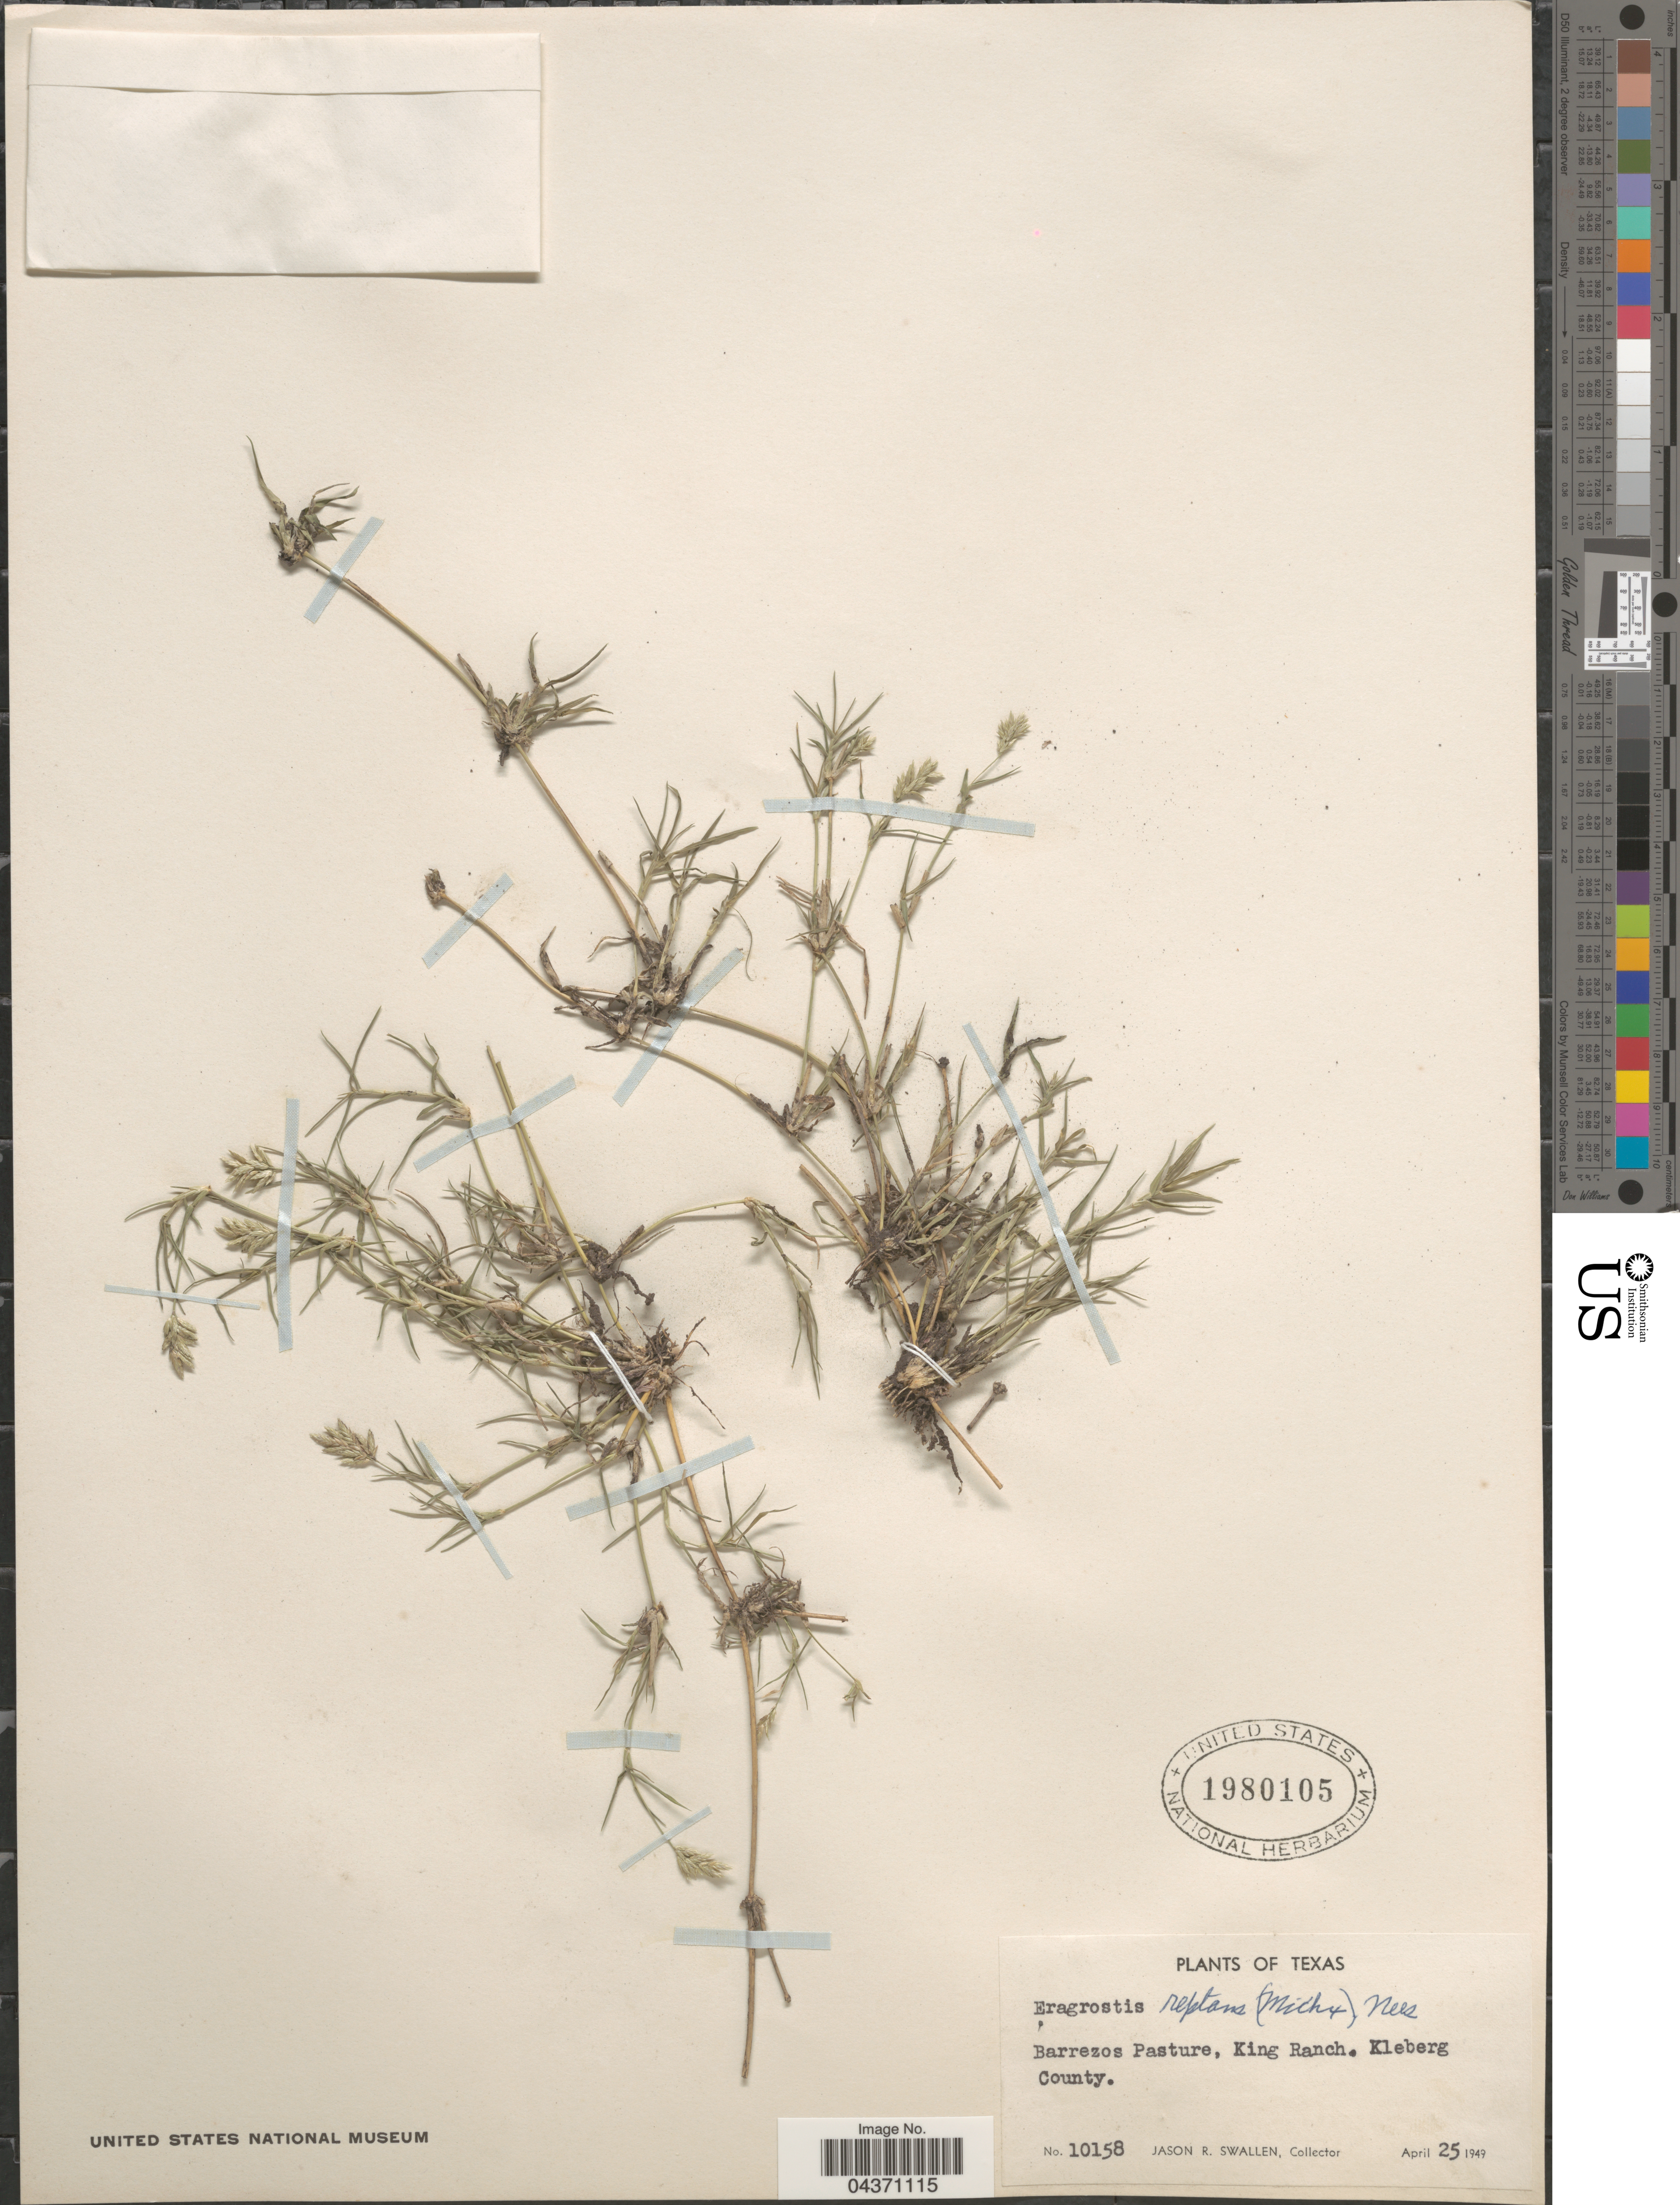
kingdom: Plantae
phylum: Tracheophyta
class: Liliopsida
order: Poales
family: Poaceae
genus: Eragrostis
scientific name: Eragrostis reptans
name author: (Michx.) Nees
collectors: J. R. Swallen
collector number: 10158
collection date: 1949-04-25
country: United States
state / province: Texas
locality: Barrezos Pasture, King Ranch. Kleberg County.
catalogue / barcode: US 1980105